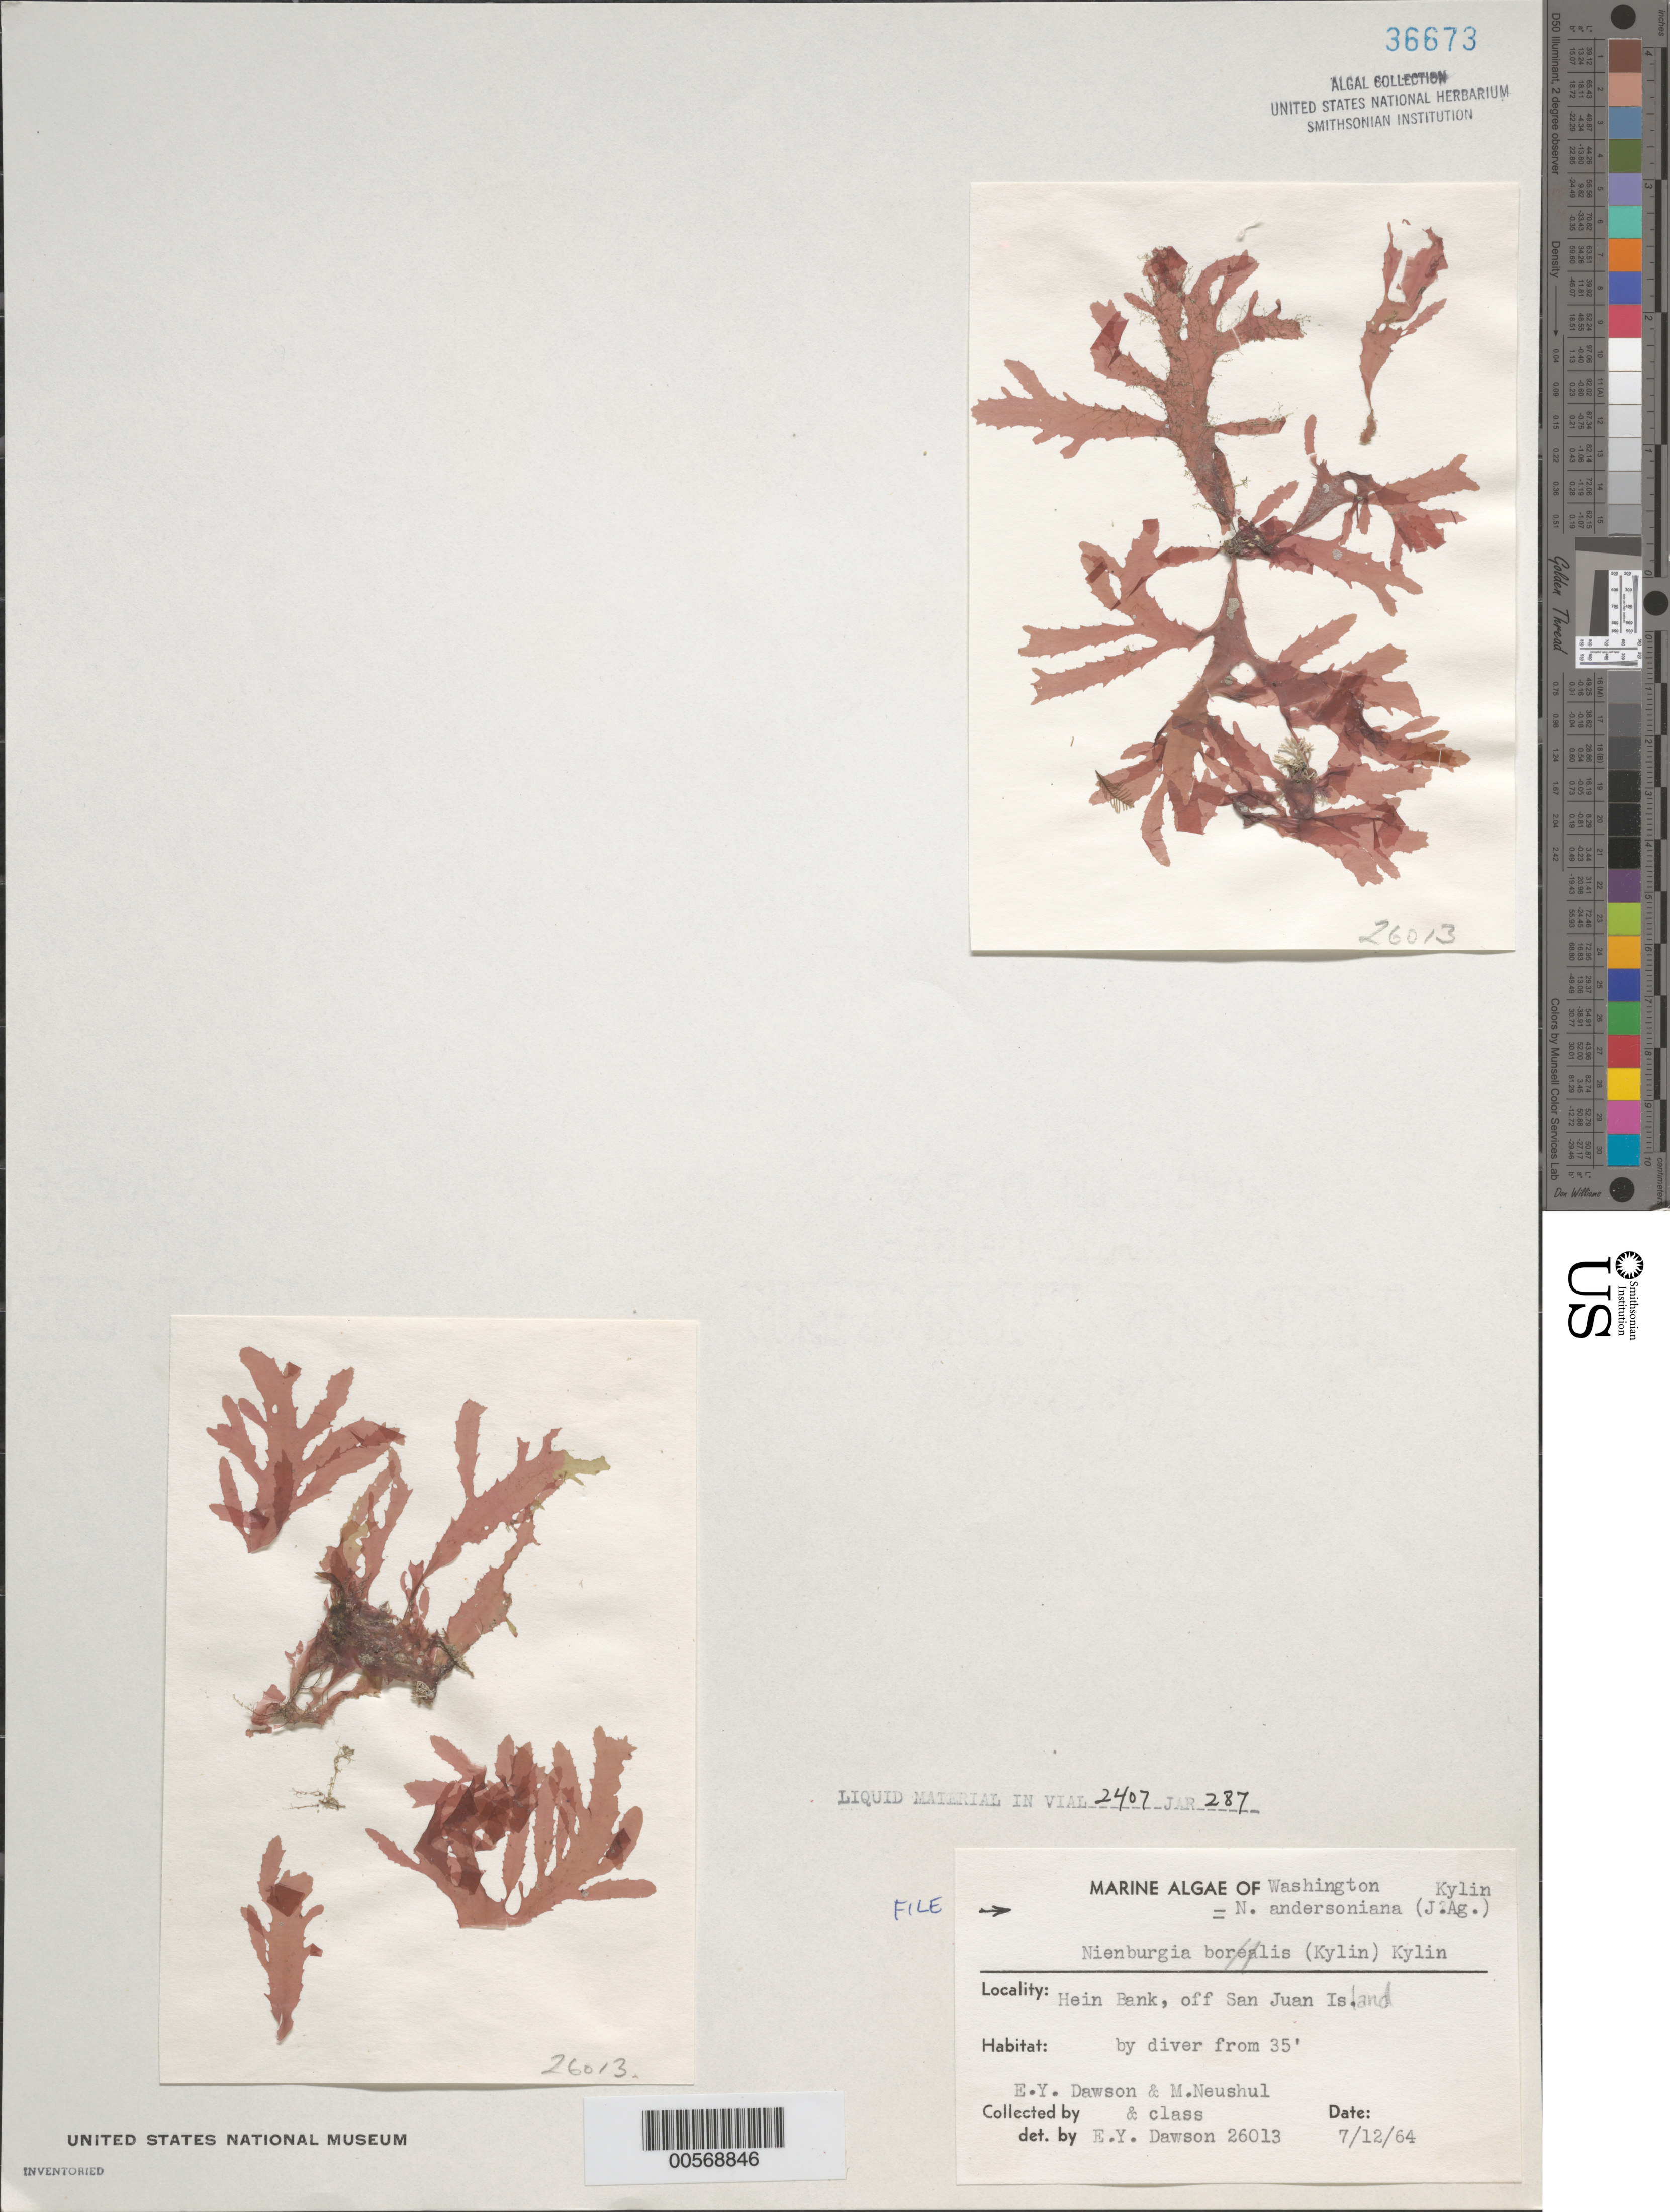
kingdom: Plantae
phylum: Rhodophyta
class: Florideophyceae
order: Ceramiales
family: Delesseriaceae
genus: Nienburgia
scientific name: Nienburgia andersoniana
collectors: E. Y. Dawson & M. Neushul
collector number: EYD 26013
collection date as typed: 12 Jul 1963 or 12 Jul 1964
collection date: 1963-07-12 or 1964-07-12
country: United States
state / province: Washington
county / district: San Juan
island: San Juan Island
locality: Hein Bank, off San Juan Island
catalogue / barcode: US 36673